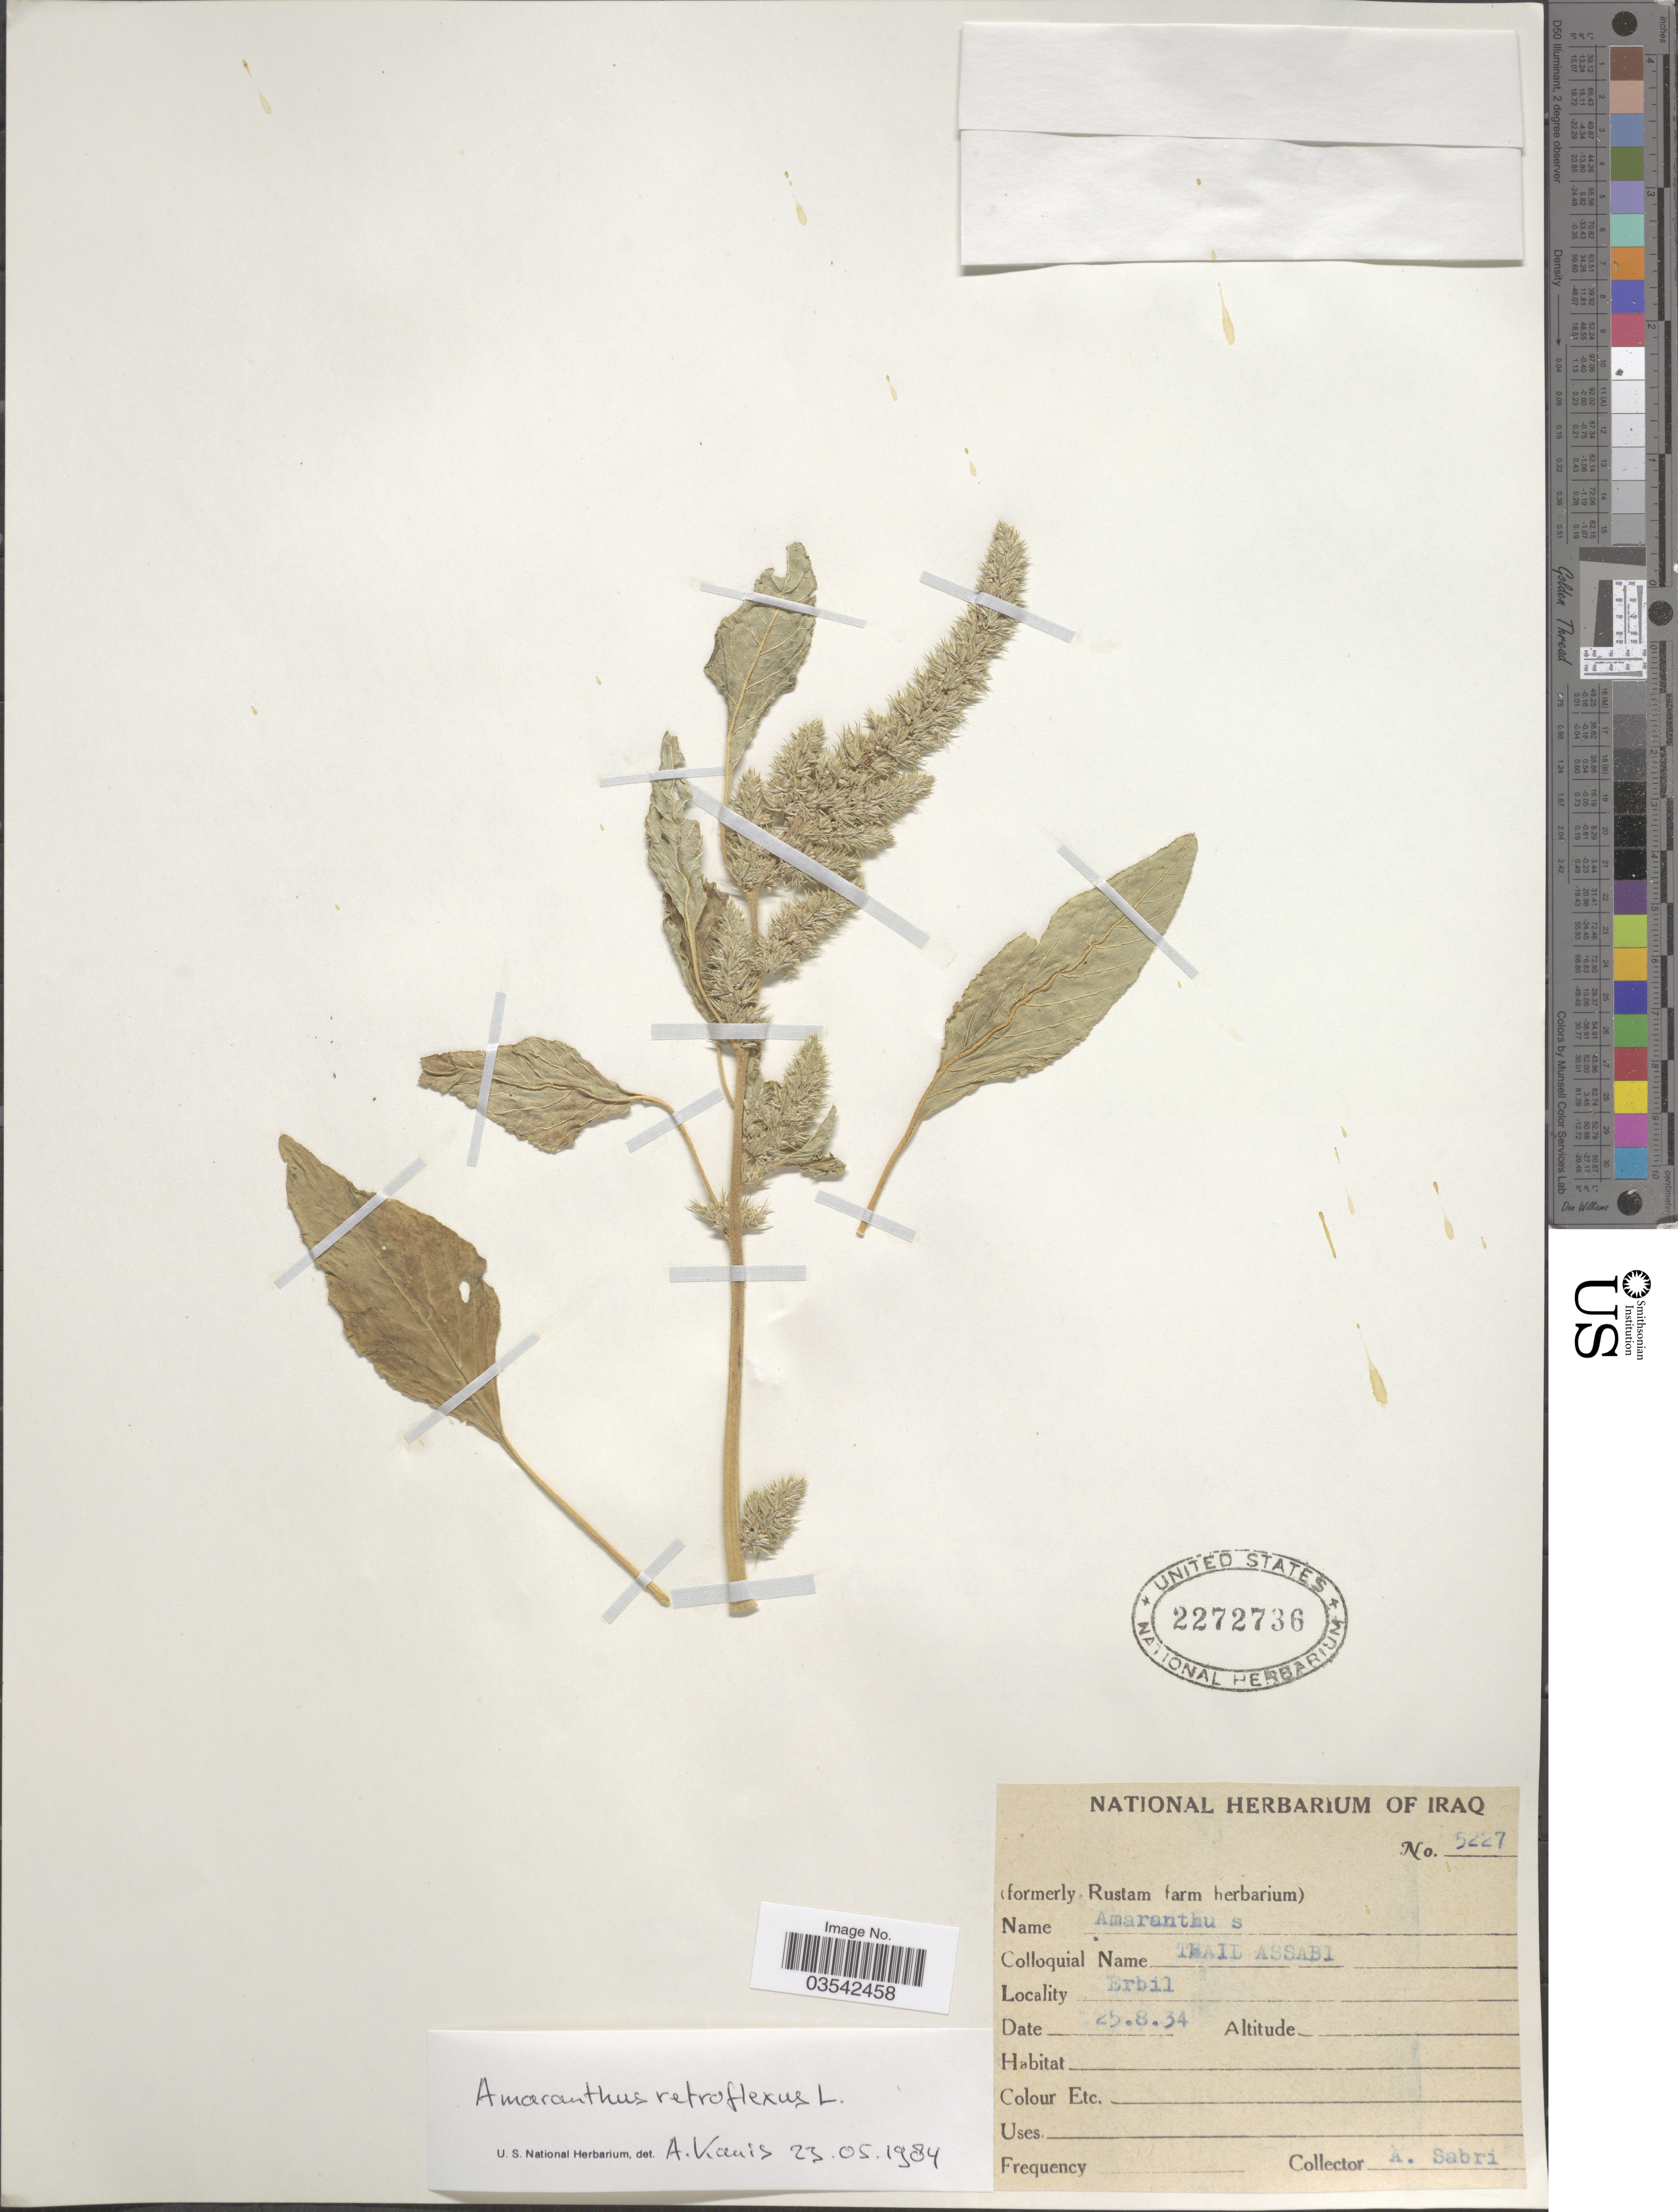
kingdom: Plantae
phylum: Tracheophyta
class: Magnoliopsida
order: Caryophyllales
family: Amaranthaceae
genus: Amaranthus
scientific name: Amaranthus retroflexus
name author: L.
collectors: A. Sabri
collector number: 5227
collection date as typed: Transcribed d/m/y: 25/8/34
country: Iraq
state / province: Arbīl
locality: Erbil.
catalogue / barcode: US 2272736